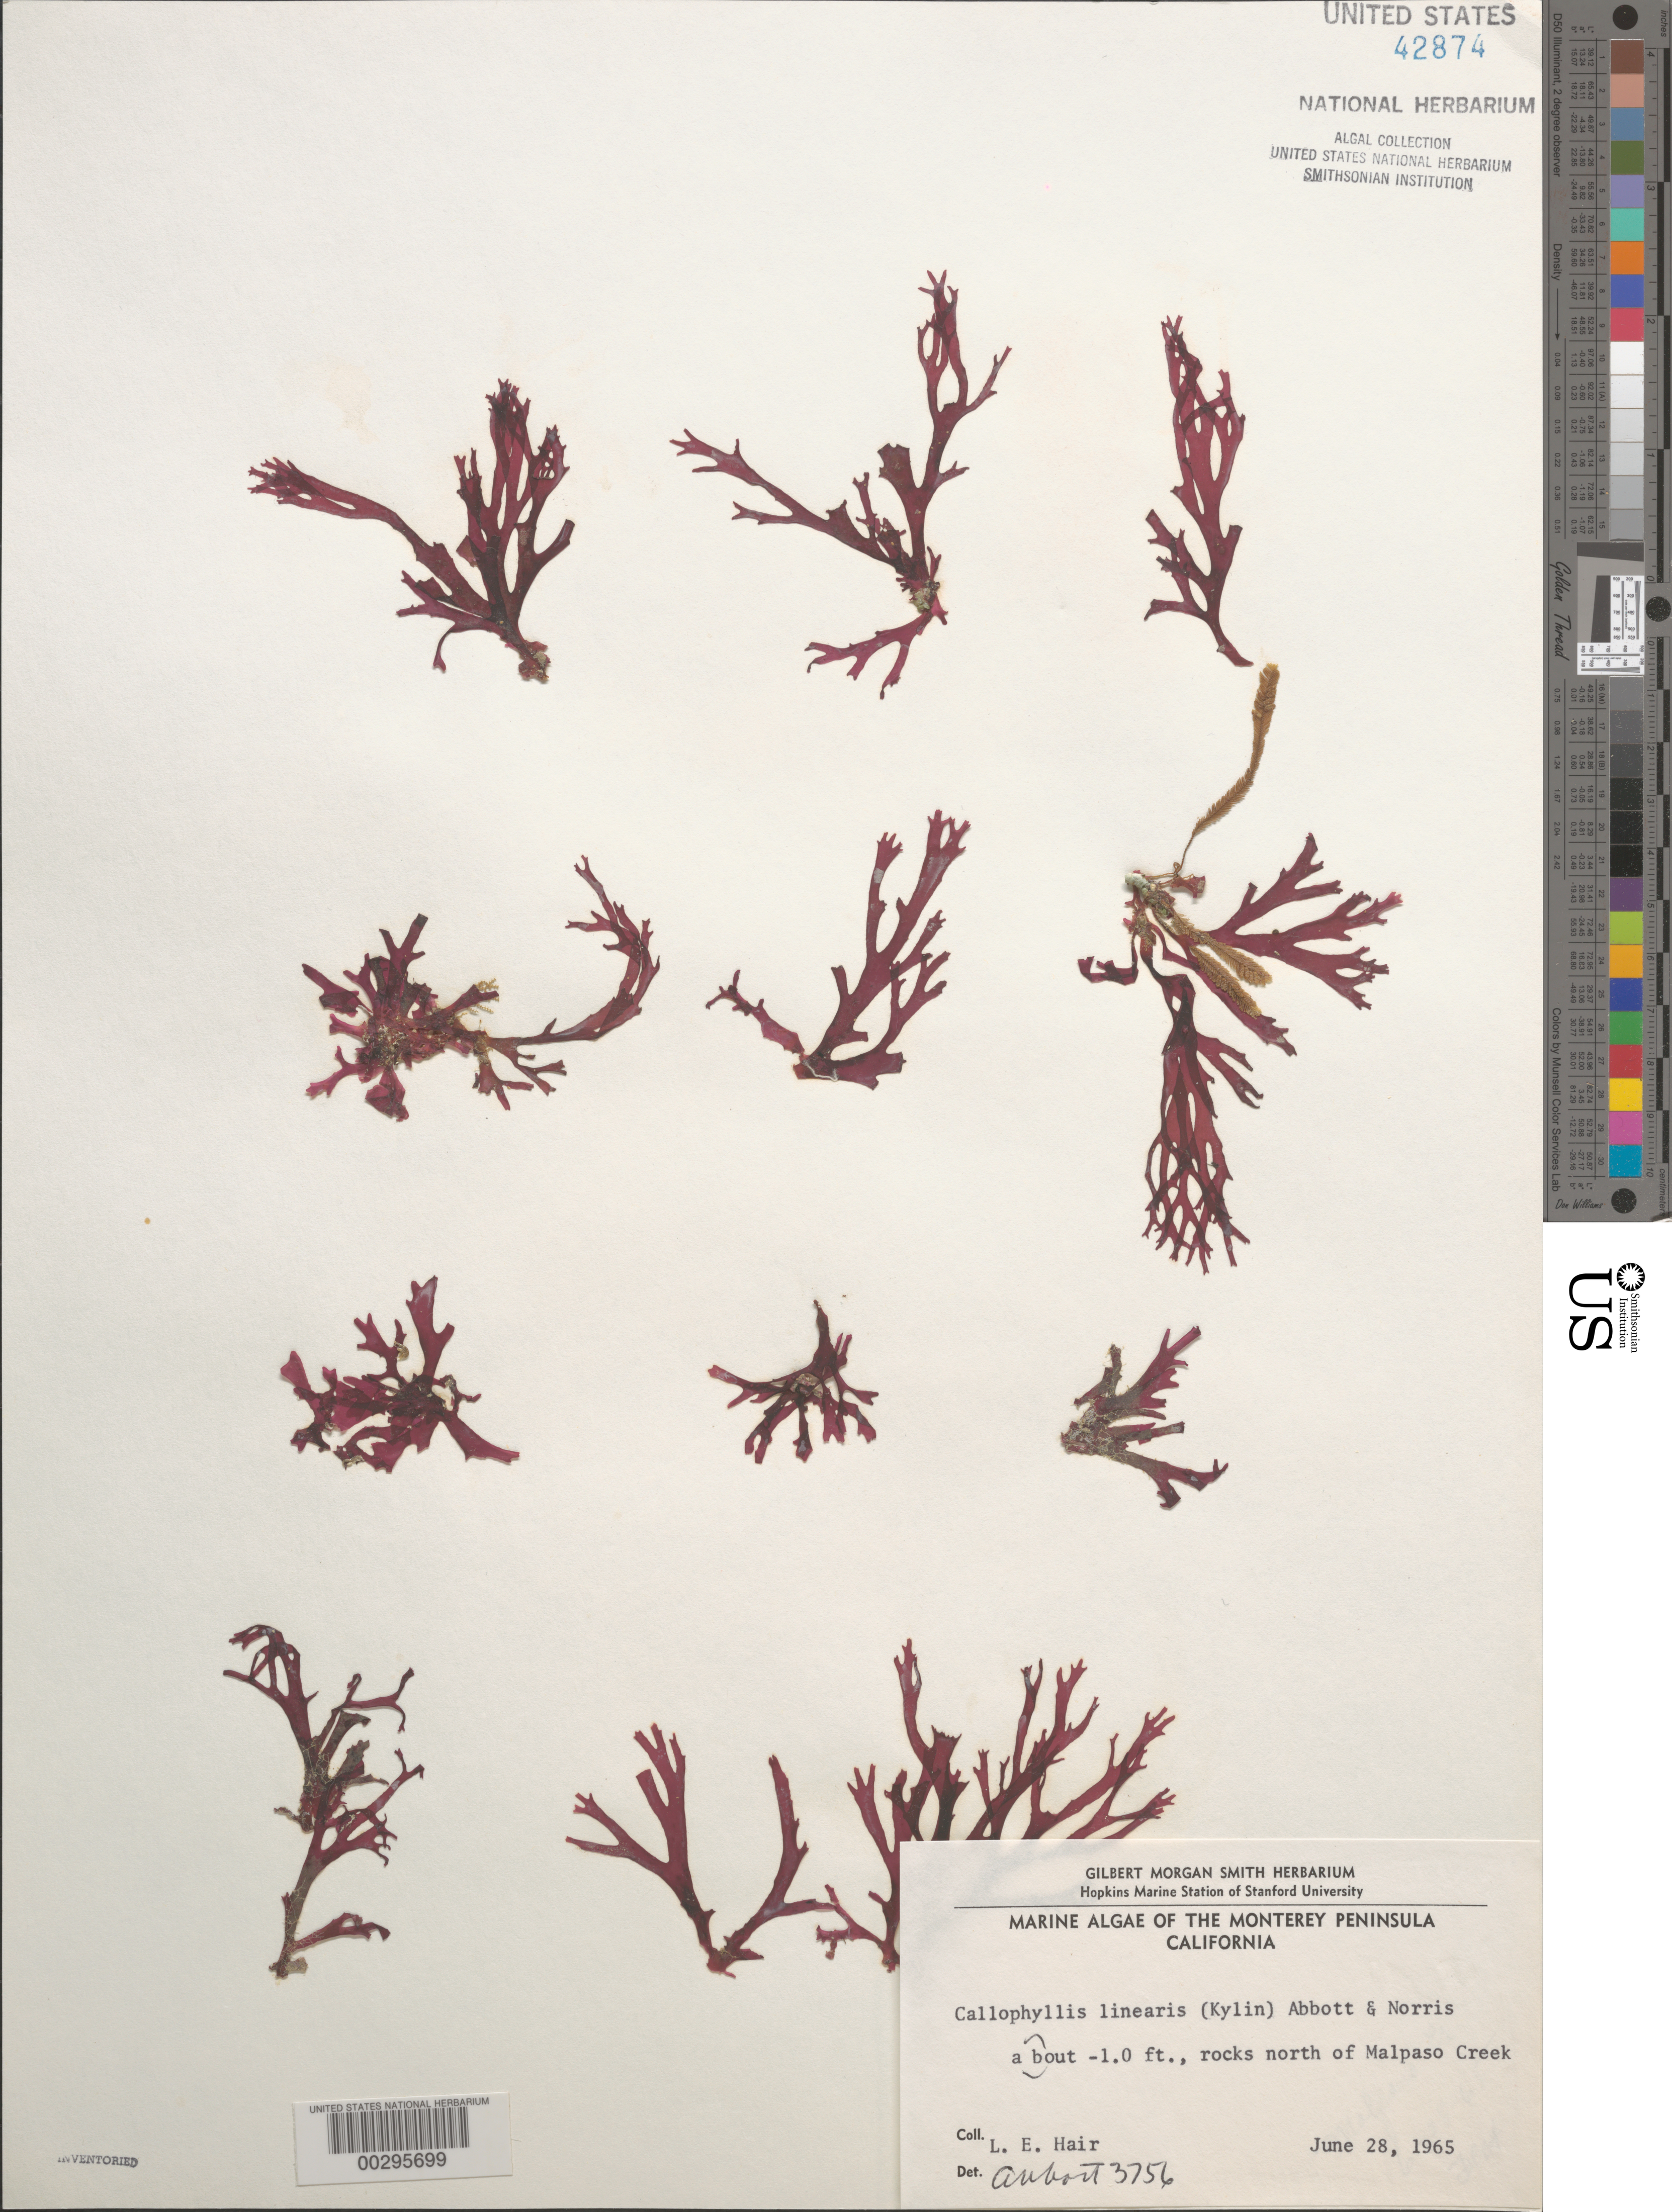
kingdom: Plantae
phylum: Rhodophyta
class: Florideophyceae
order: Gigartinales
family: Kallymeniaceae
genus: Callophyllis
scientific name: Callophyllis linearis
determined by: Abbott, Isabella A.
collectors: L. Hair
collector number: IAA 3756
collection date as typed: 28 Jun 1965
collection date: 1965-06-28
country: United States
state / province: California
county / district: Monterey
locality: Monterey Peninsula, north of Malpaso Creek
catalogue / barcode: US 42874